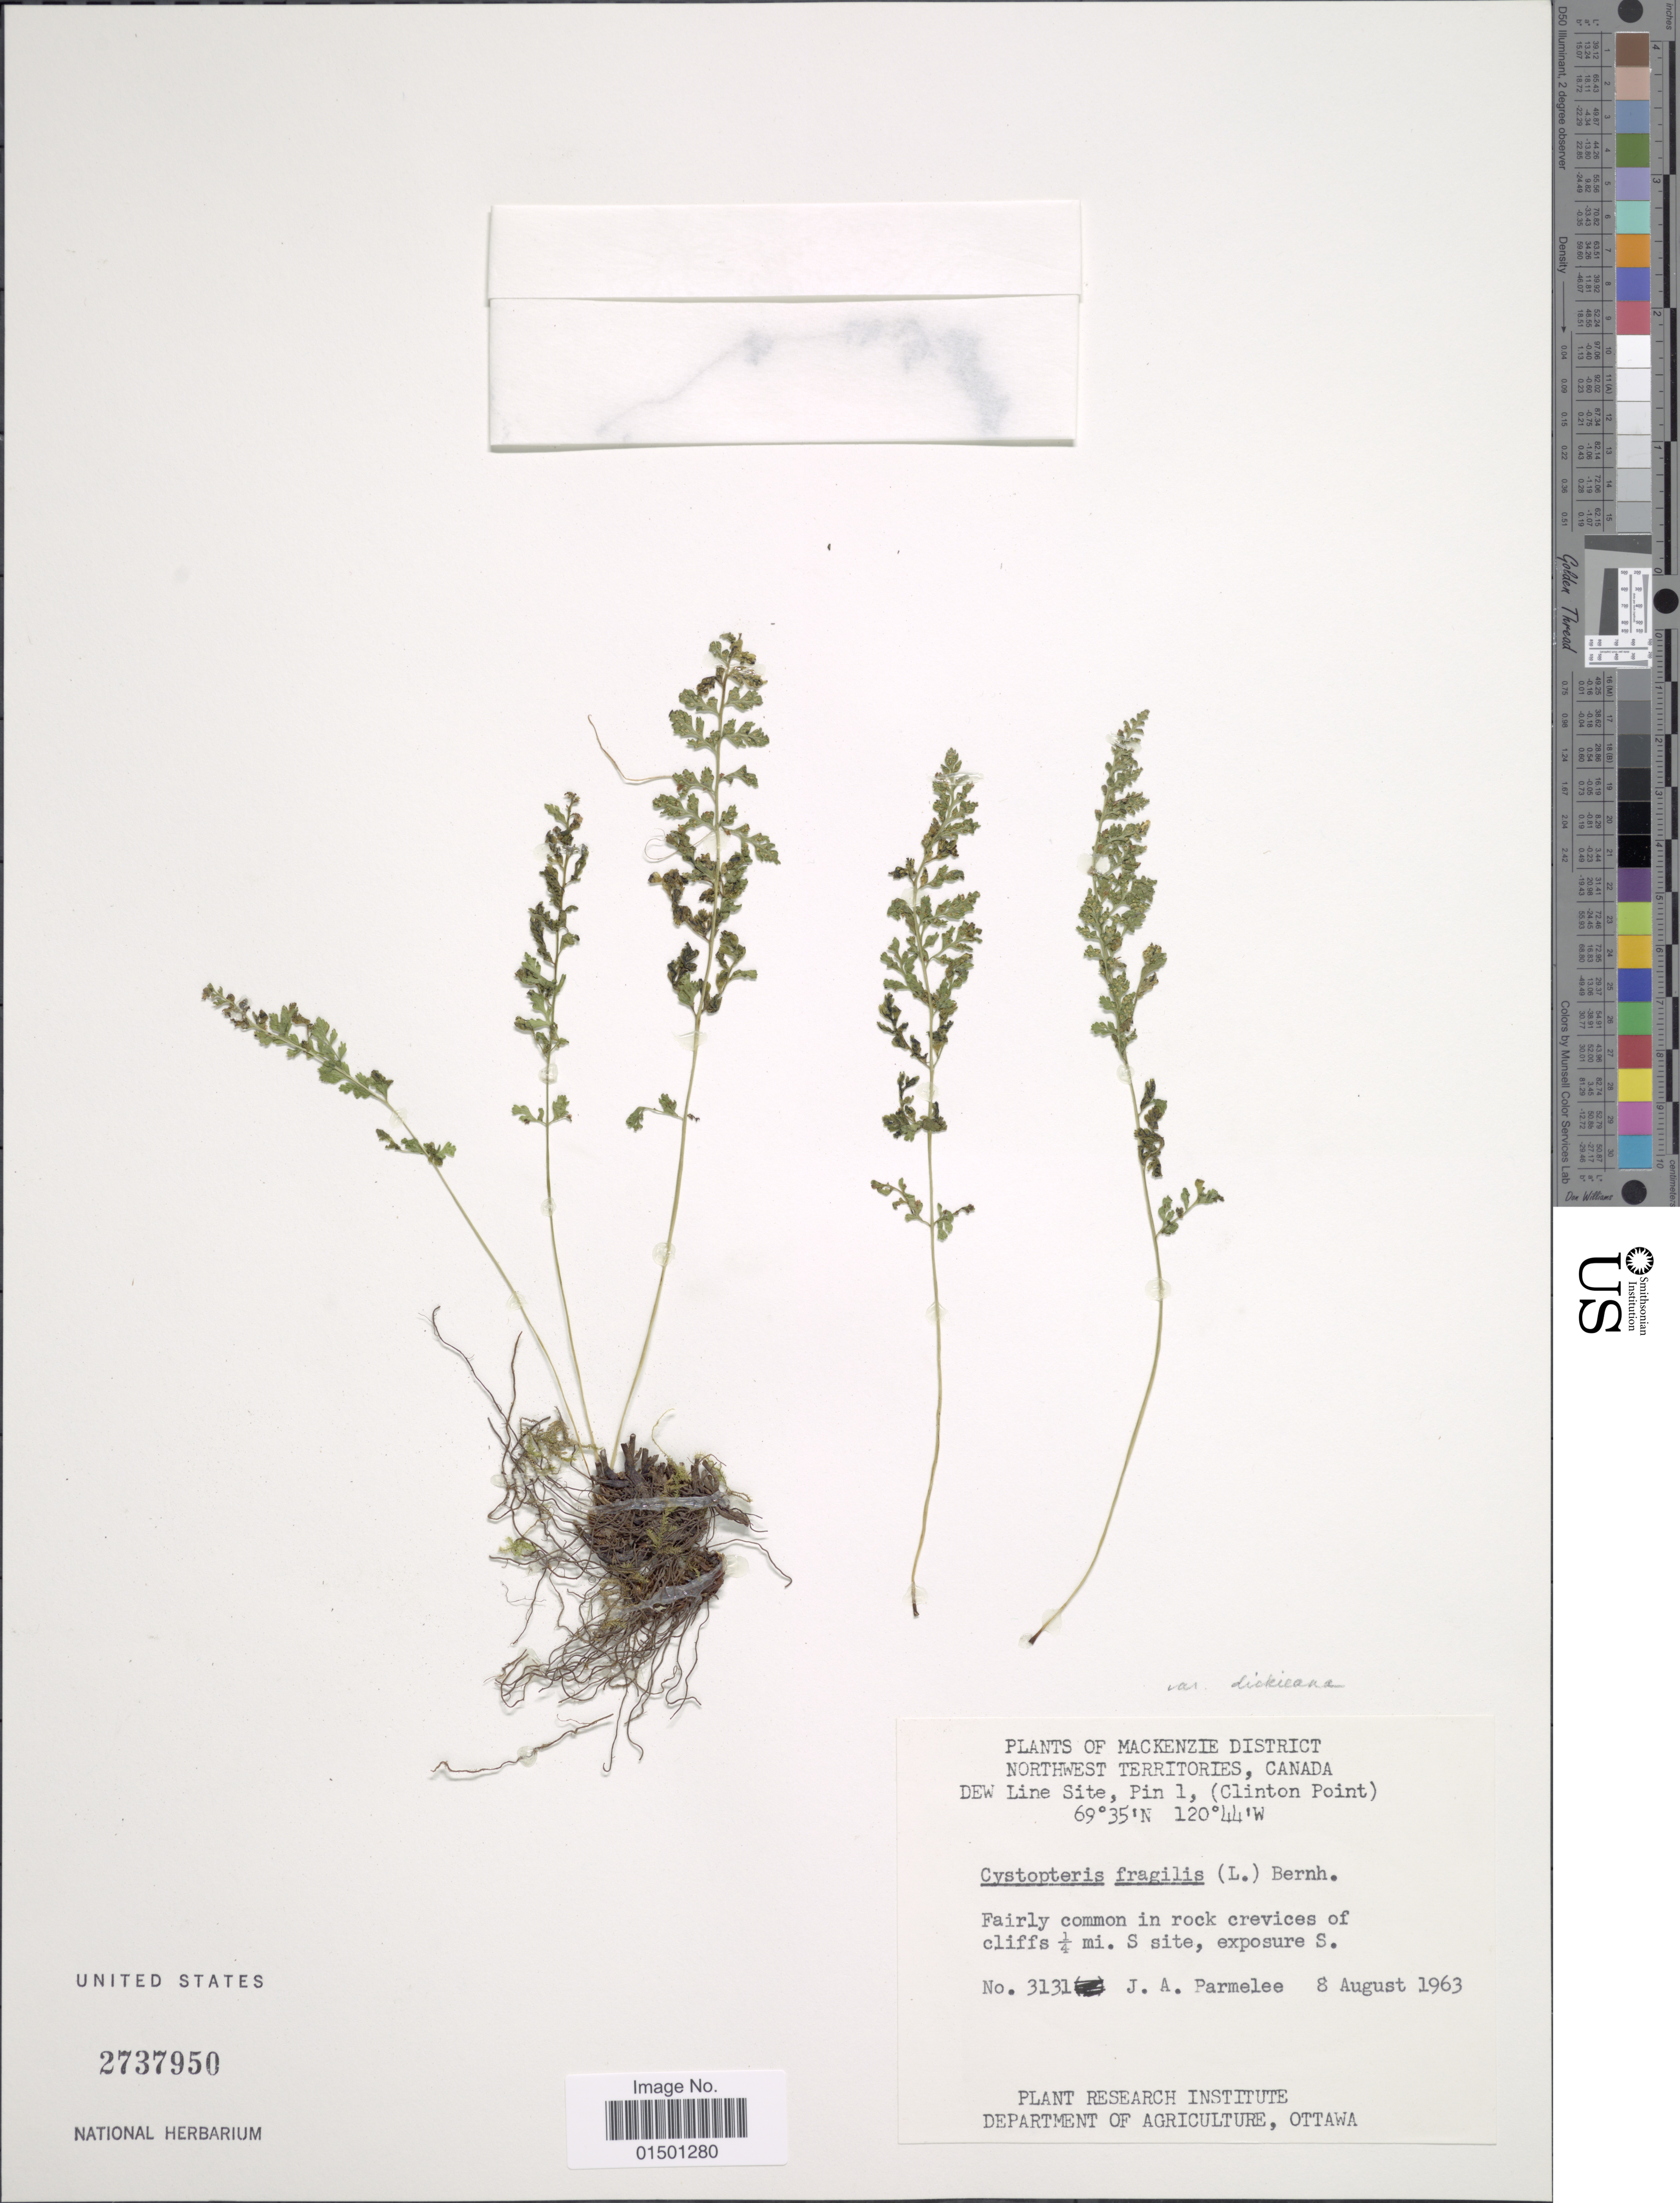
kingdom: Plantae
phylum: Tracheophyta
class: Polypodiopsida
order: Polypodiales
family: Cystopteridaceae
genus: Cystopteris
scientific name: Cystopteris fragilis var. dickieana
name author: B. Boivin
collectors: J. A. Parmelee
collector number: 3131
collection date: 1963-08-08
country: Canada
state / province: Northwest Territories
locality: Mackenzie District Northwest Territories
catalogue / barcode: US 2737950